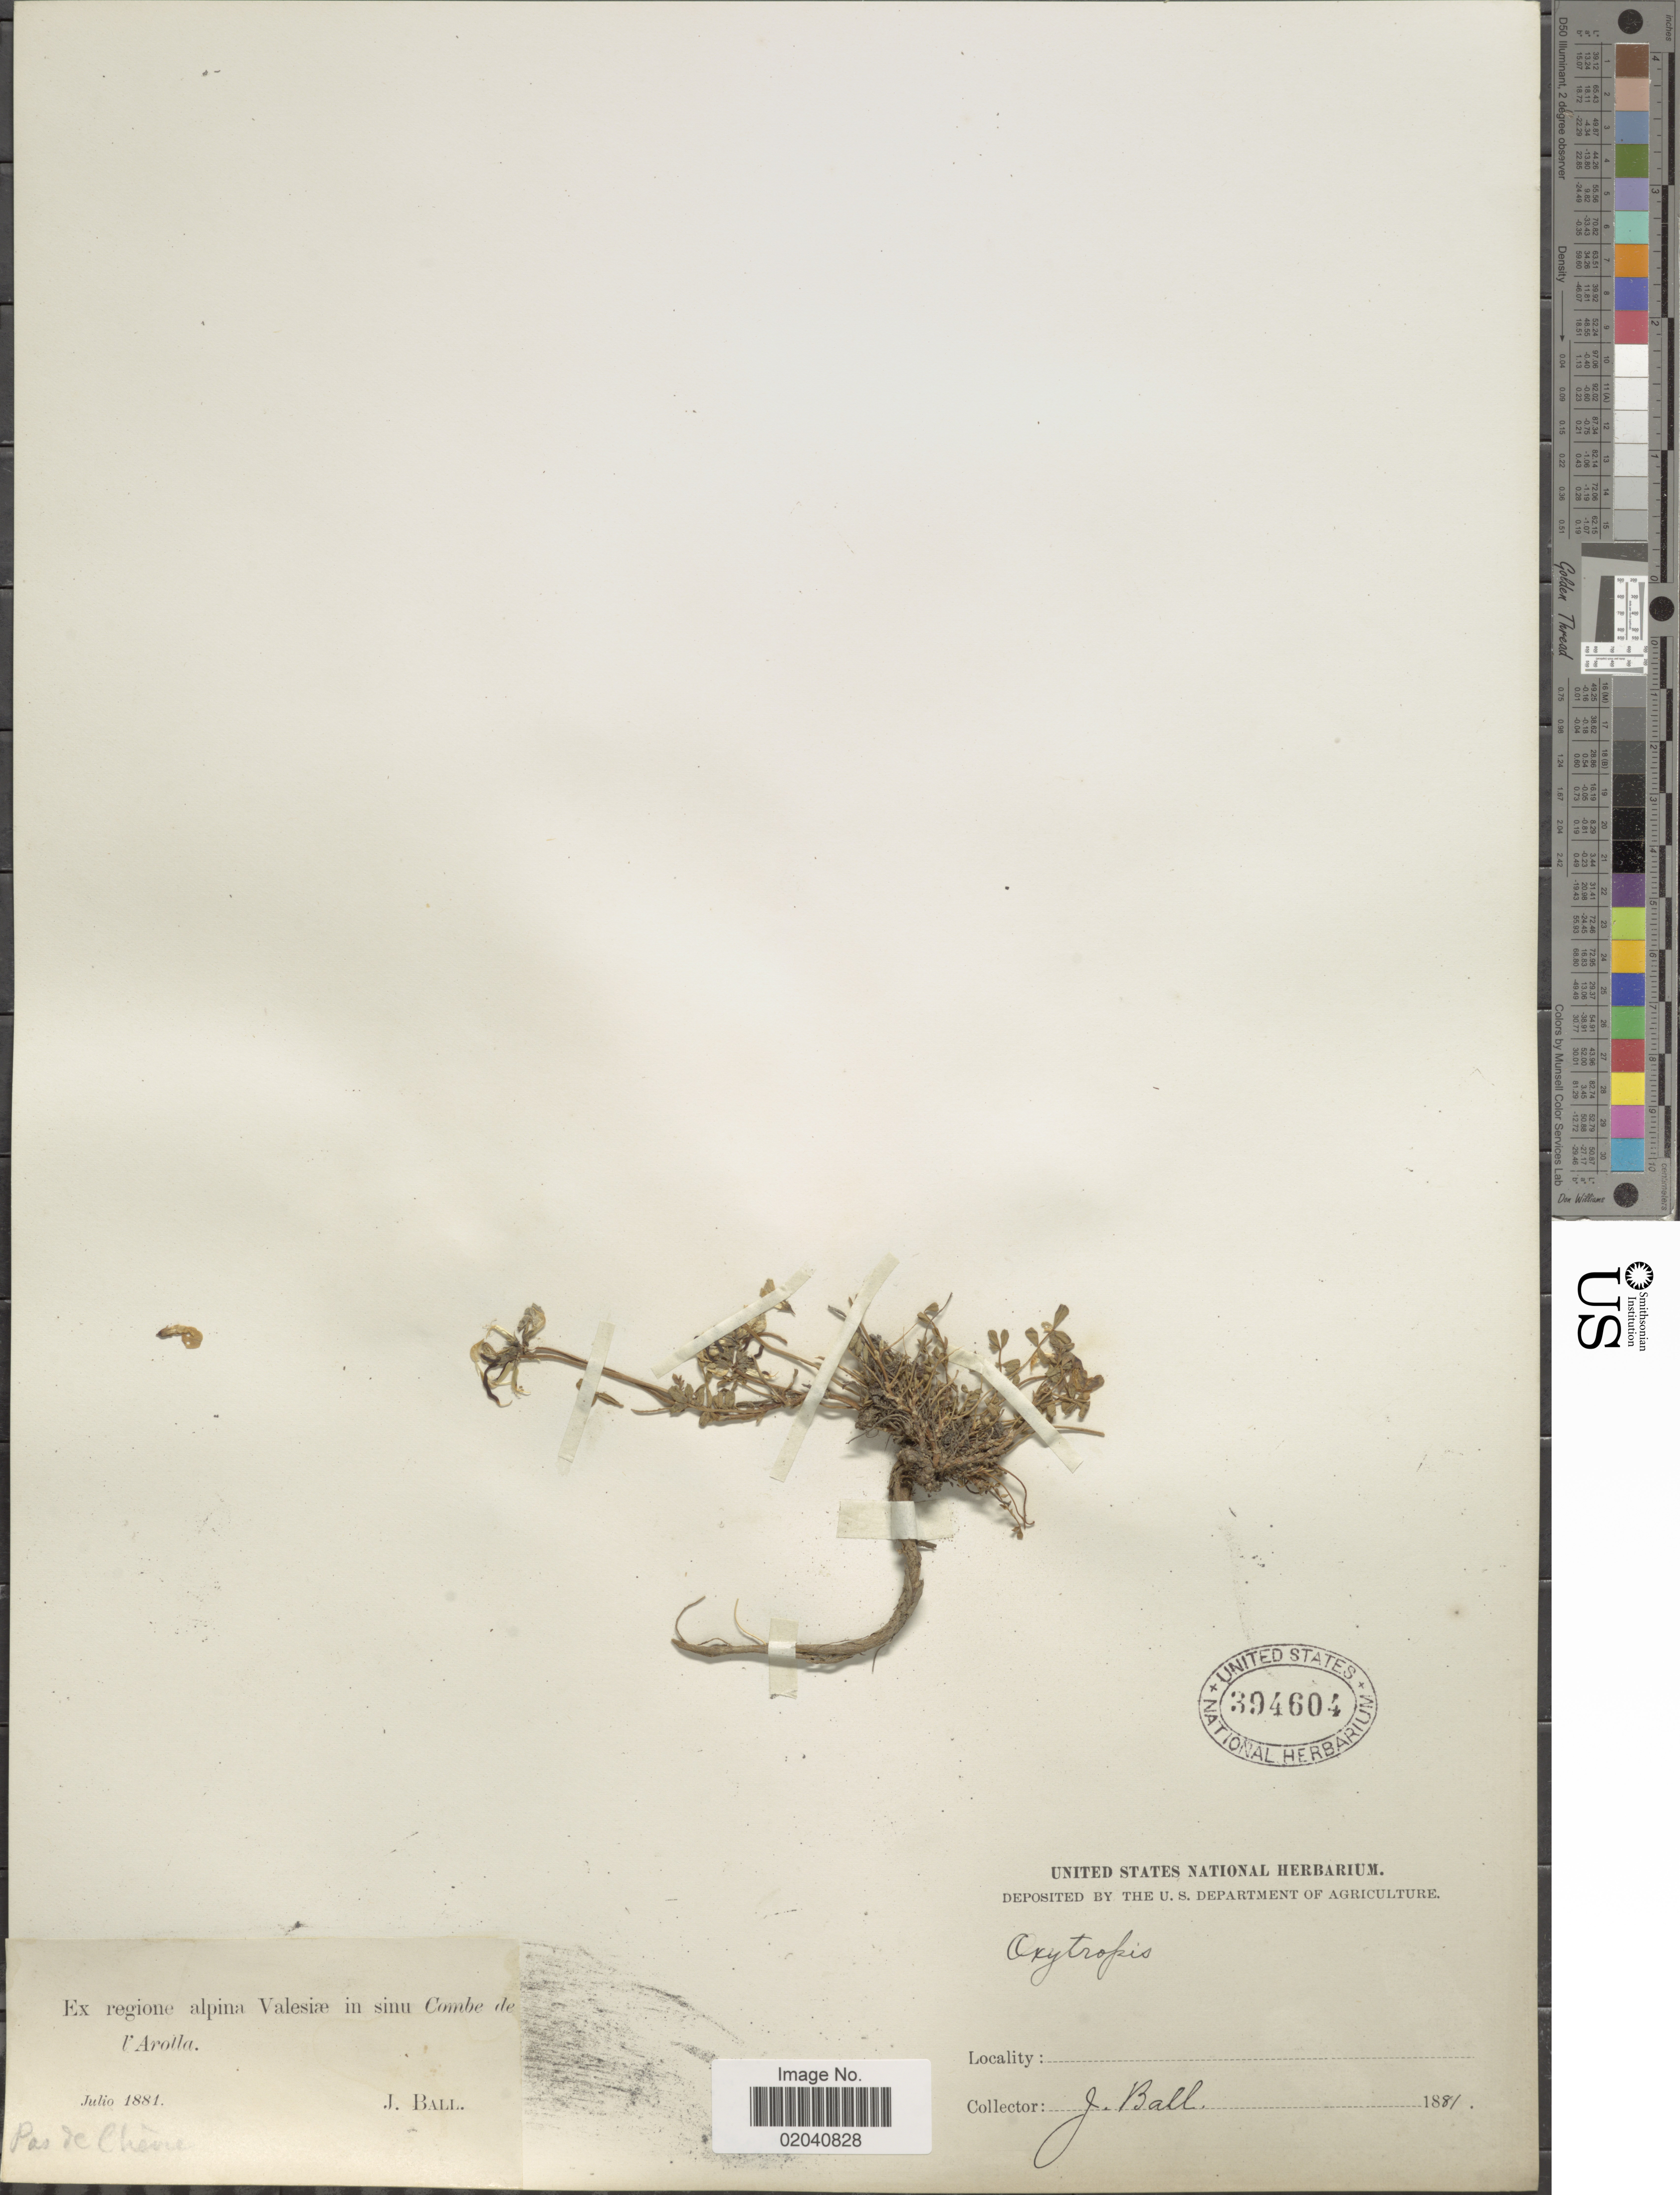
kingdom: Plantae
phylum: Tracheophyta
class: Magnoliopsida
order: Fabales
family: Fabaceae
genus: Oxytropis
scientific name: Oxytropis sp.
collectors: J. Ball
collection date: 1881-07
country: Switzerland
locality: Regione alpine Valesiæ in sinu Combe de l'Arolla, Pas de Chèvre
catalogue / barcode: US 394604